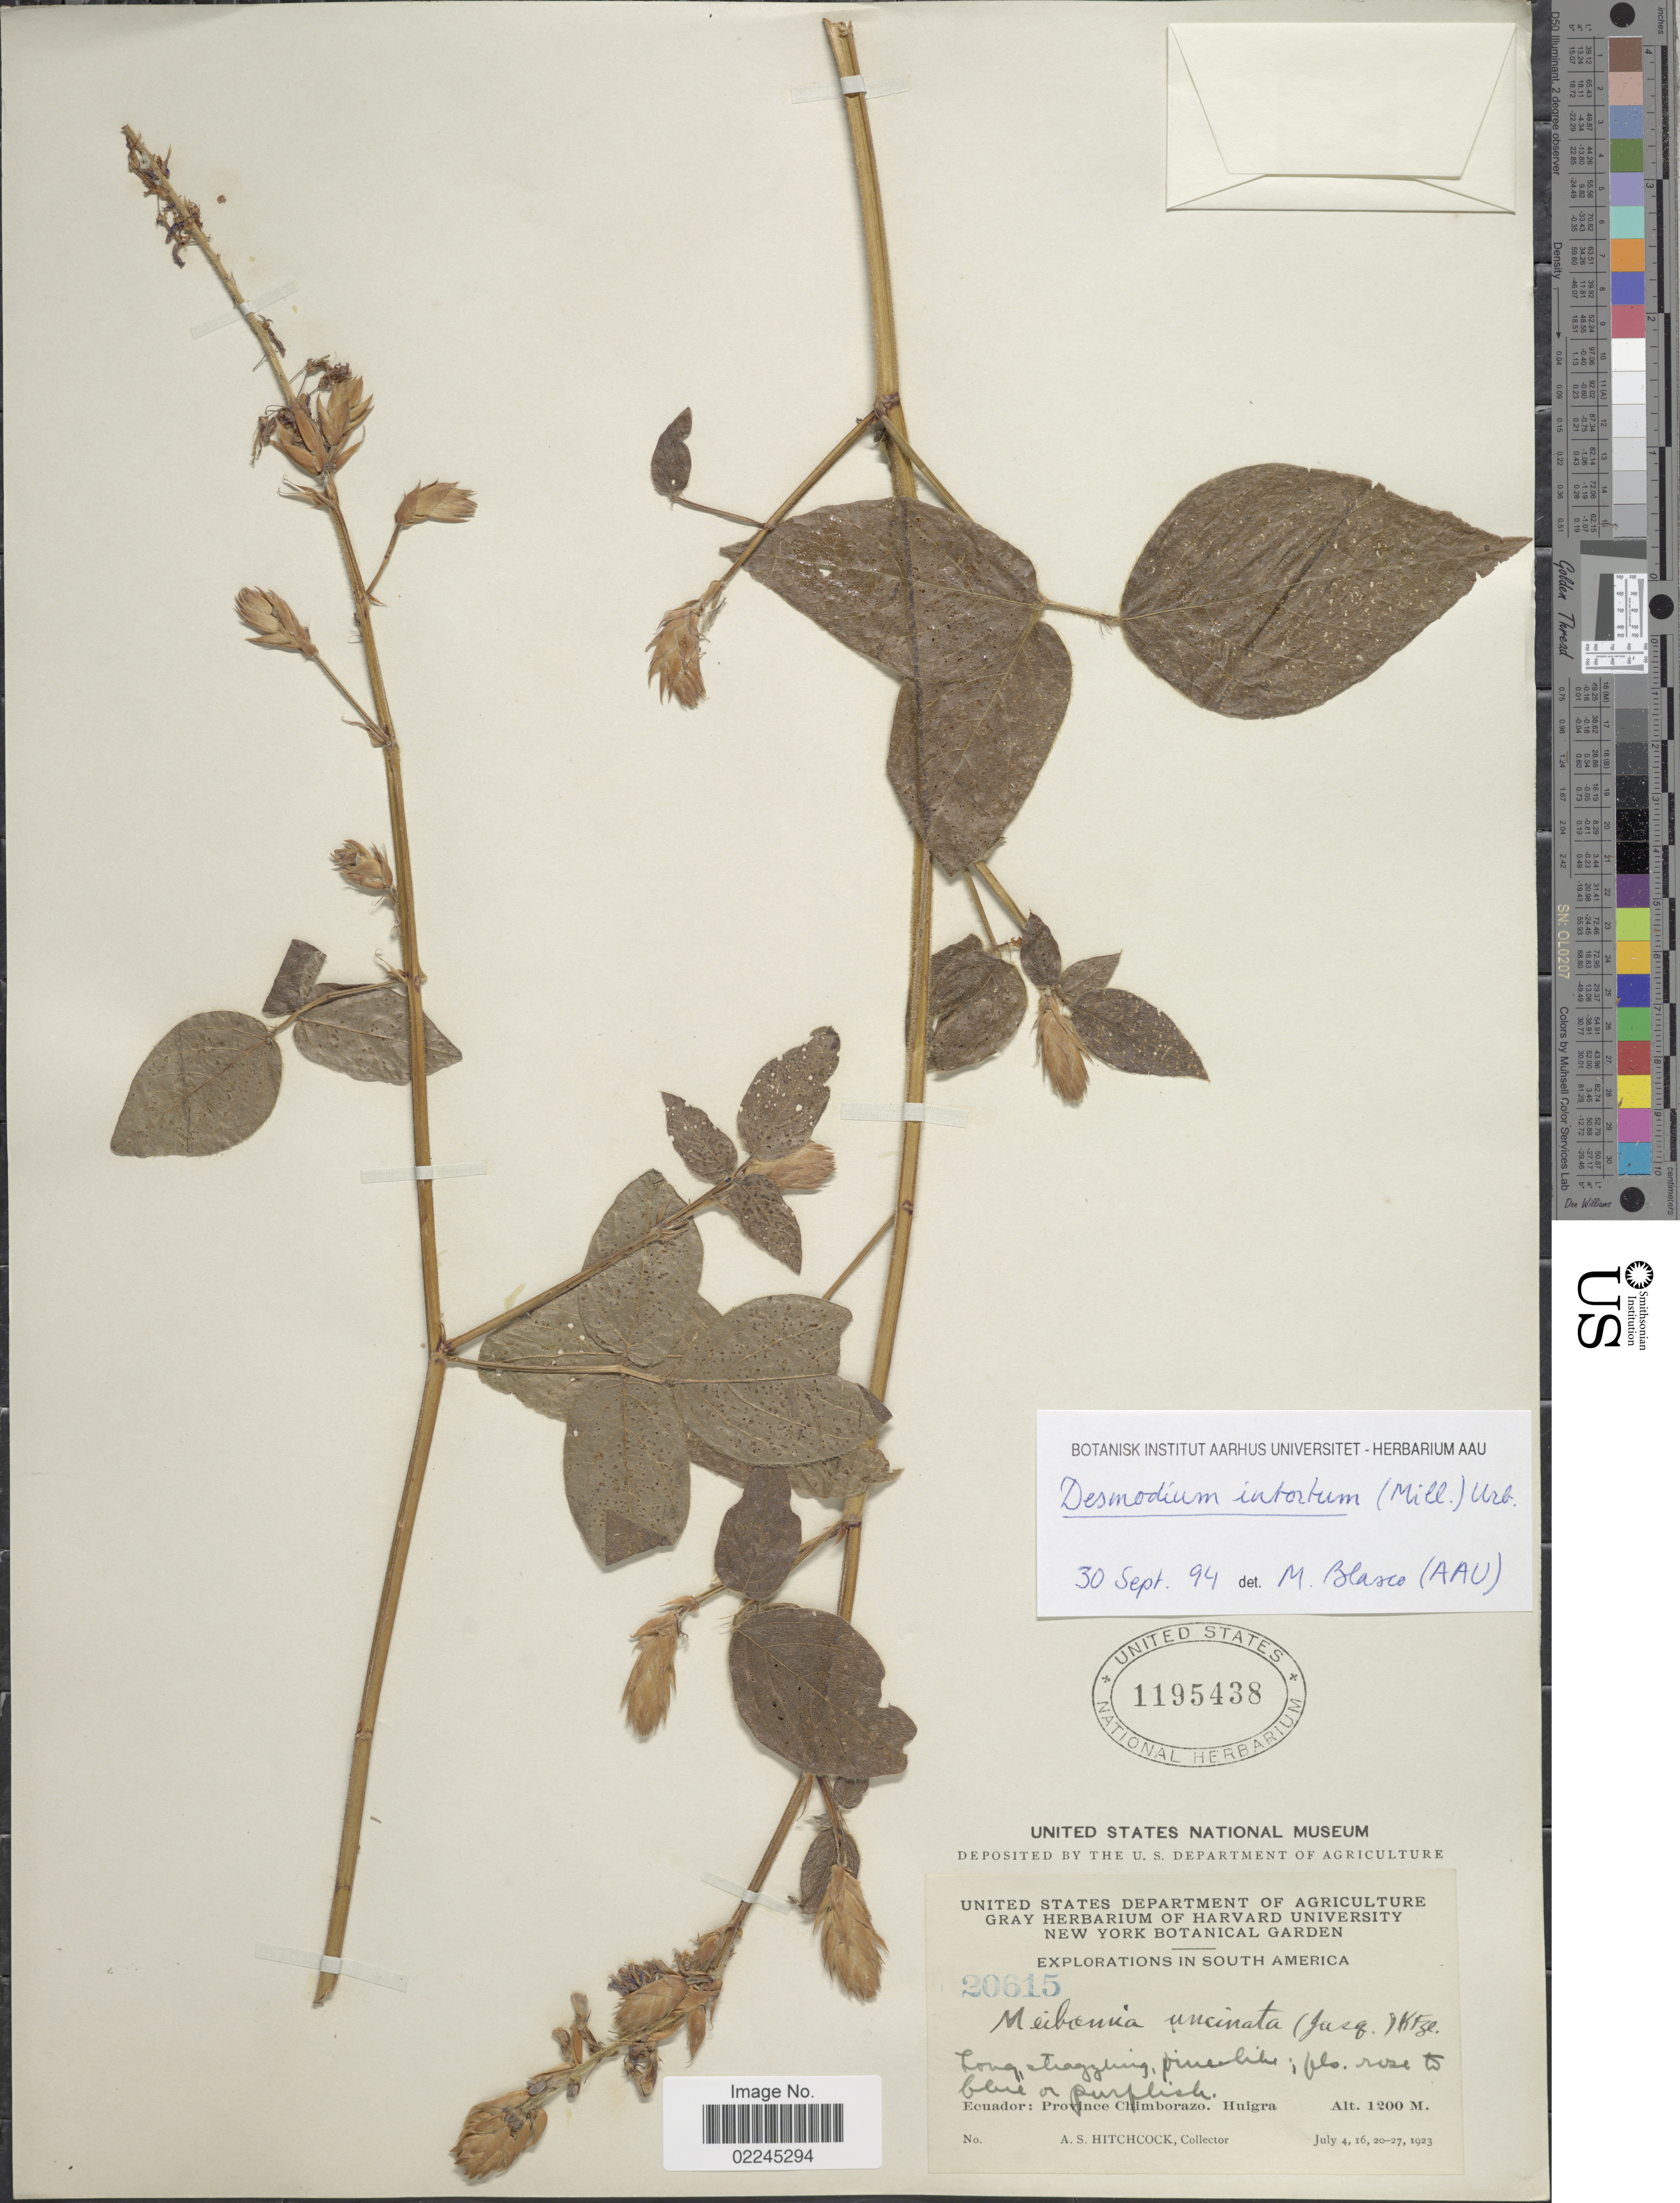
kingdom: Plantae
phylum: Tracheophyta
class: Magnoliopsida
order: Fabales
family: Fabaceae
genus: Desmodium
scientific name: Desmodium intortum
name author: (Mill.) Urb.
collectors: A. S. Hitchcock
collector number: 20615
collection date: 1923-07-04/1923-07-27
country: Ecuador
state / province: Chimborazo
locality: Huigra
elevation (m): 1200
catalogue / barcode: US 1195438